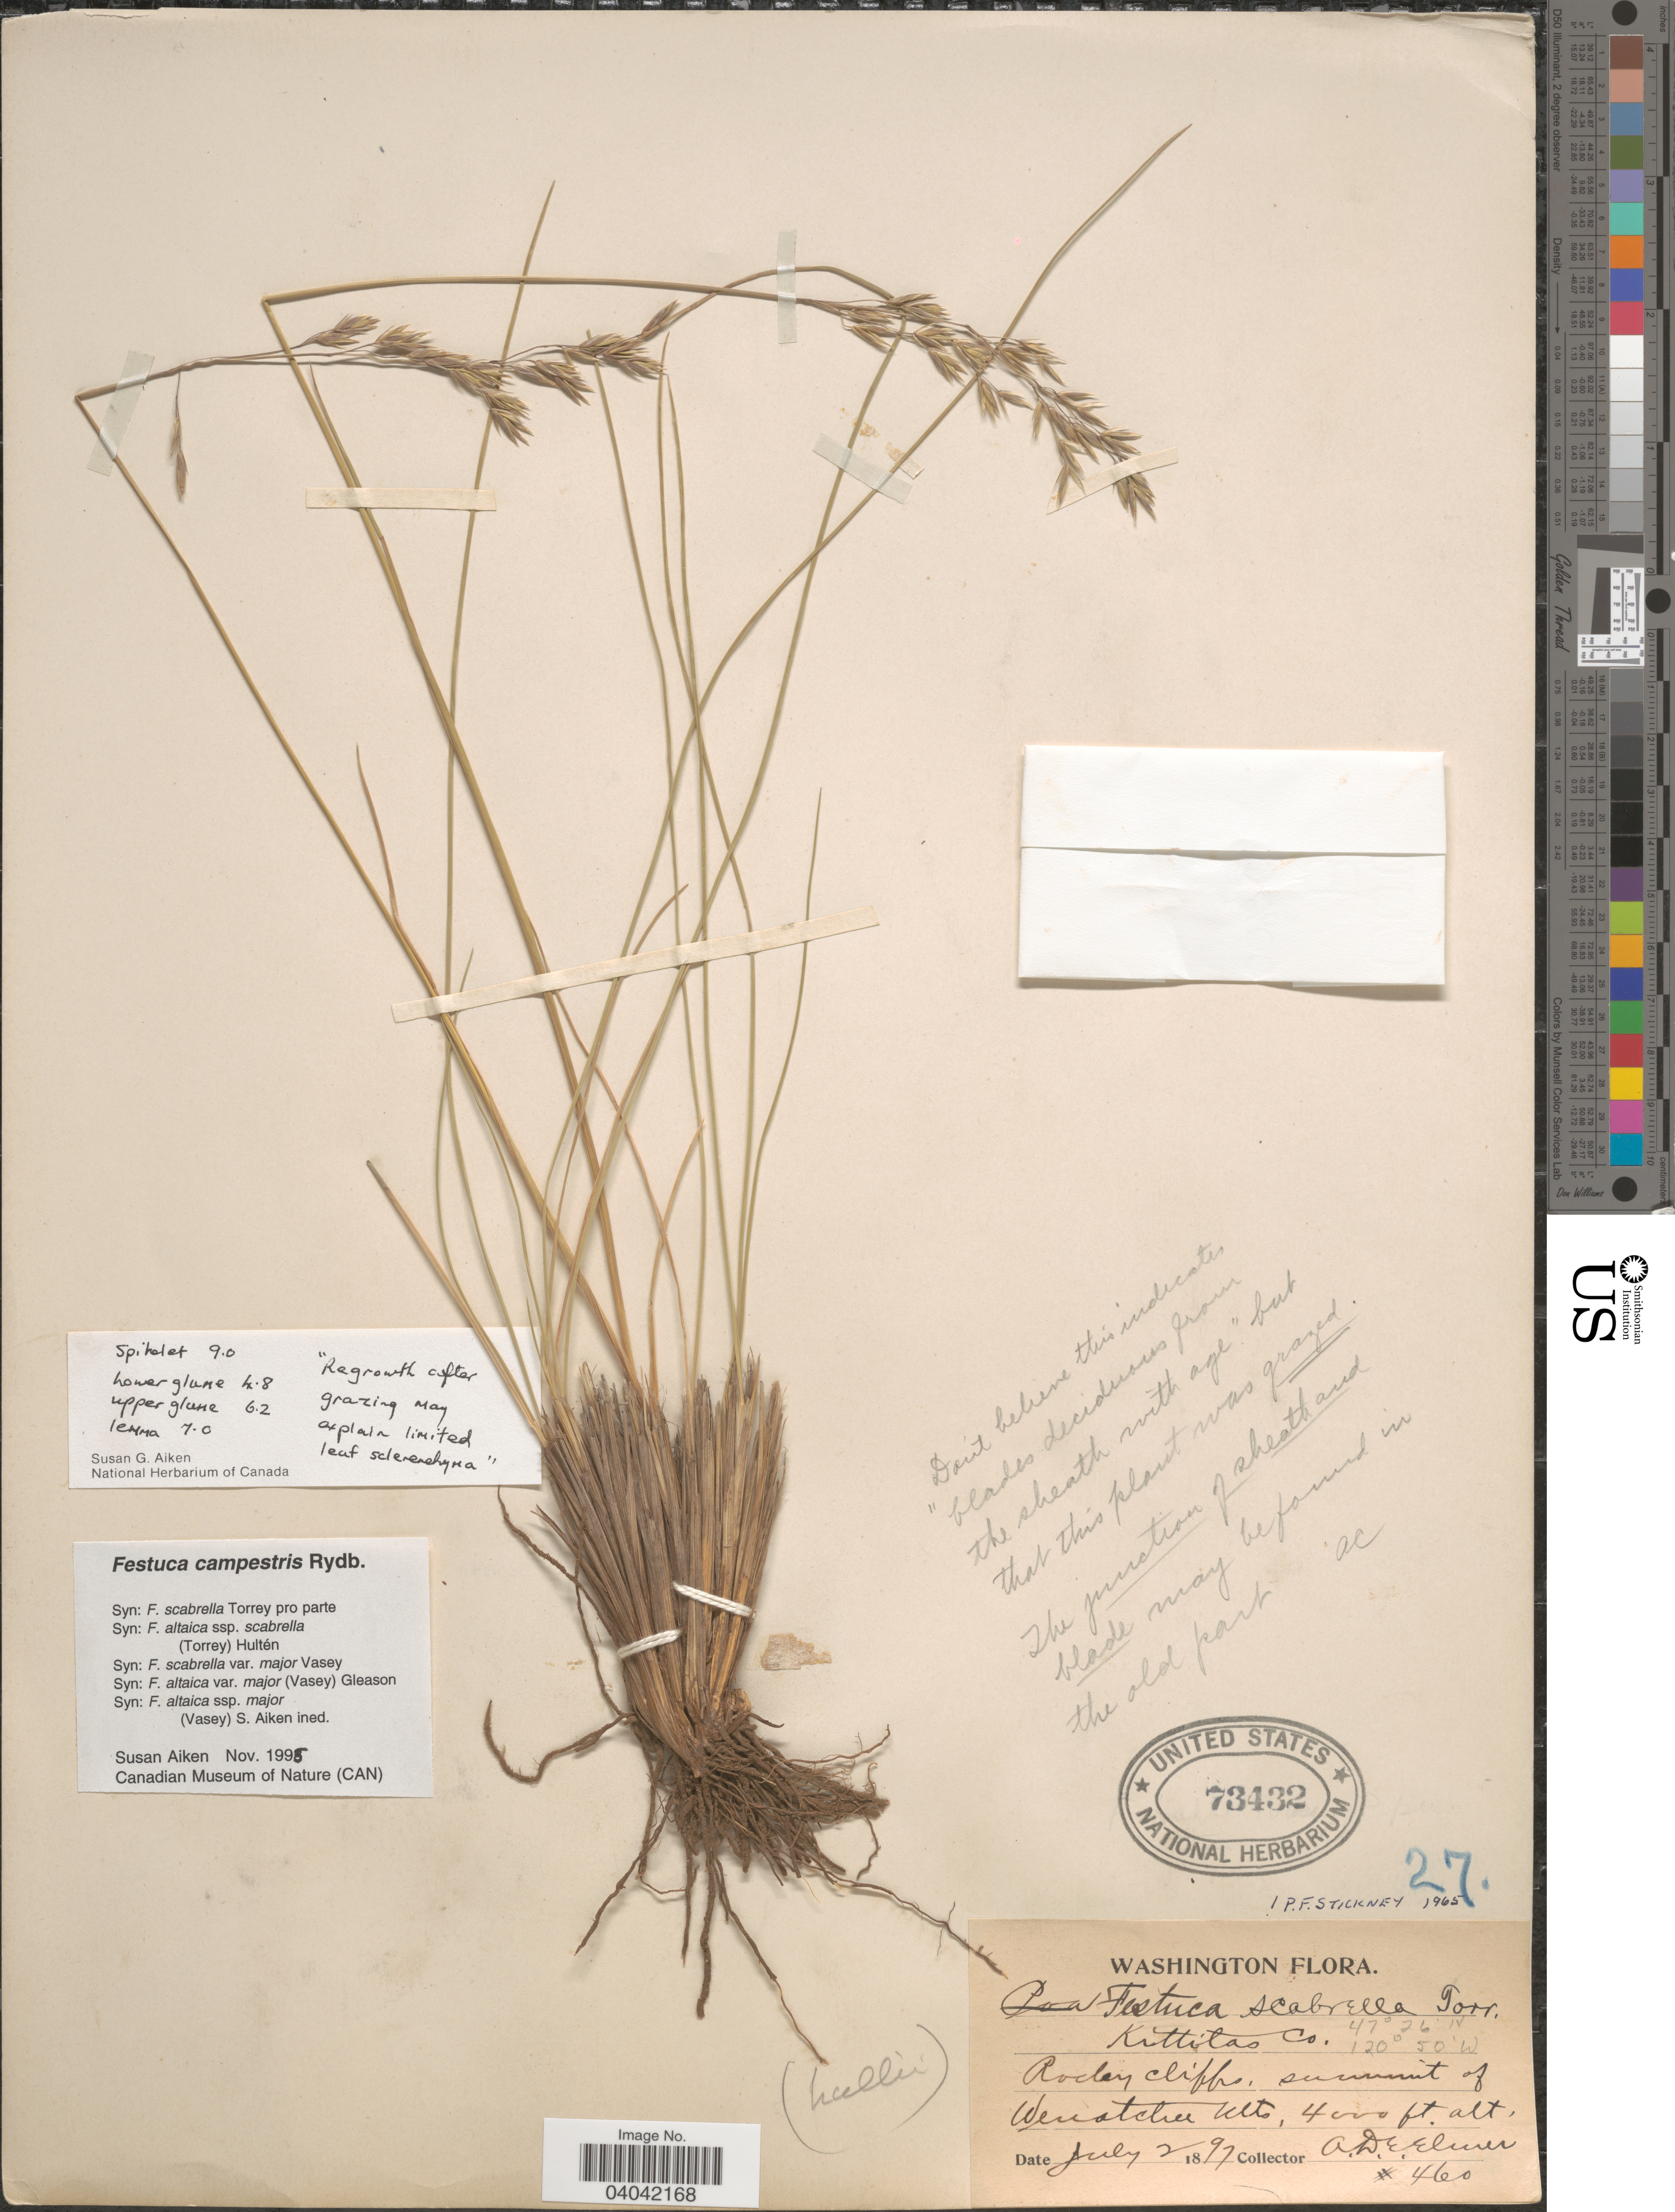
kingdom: Plantae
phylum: Tracheophyta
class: Liliopsida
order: Poales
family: Poaceae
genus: Festuca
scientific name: Festuca campestris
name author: Rydb.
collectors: A. D. E. Elmer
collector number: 460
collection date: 1897-07-02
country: United States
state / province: Washington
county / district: Kittitas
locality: Kittitas Co. Rocky cliffs, summit of Wenatchee Mts.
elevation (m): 1219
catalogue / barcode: US 73432